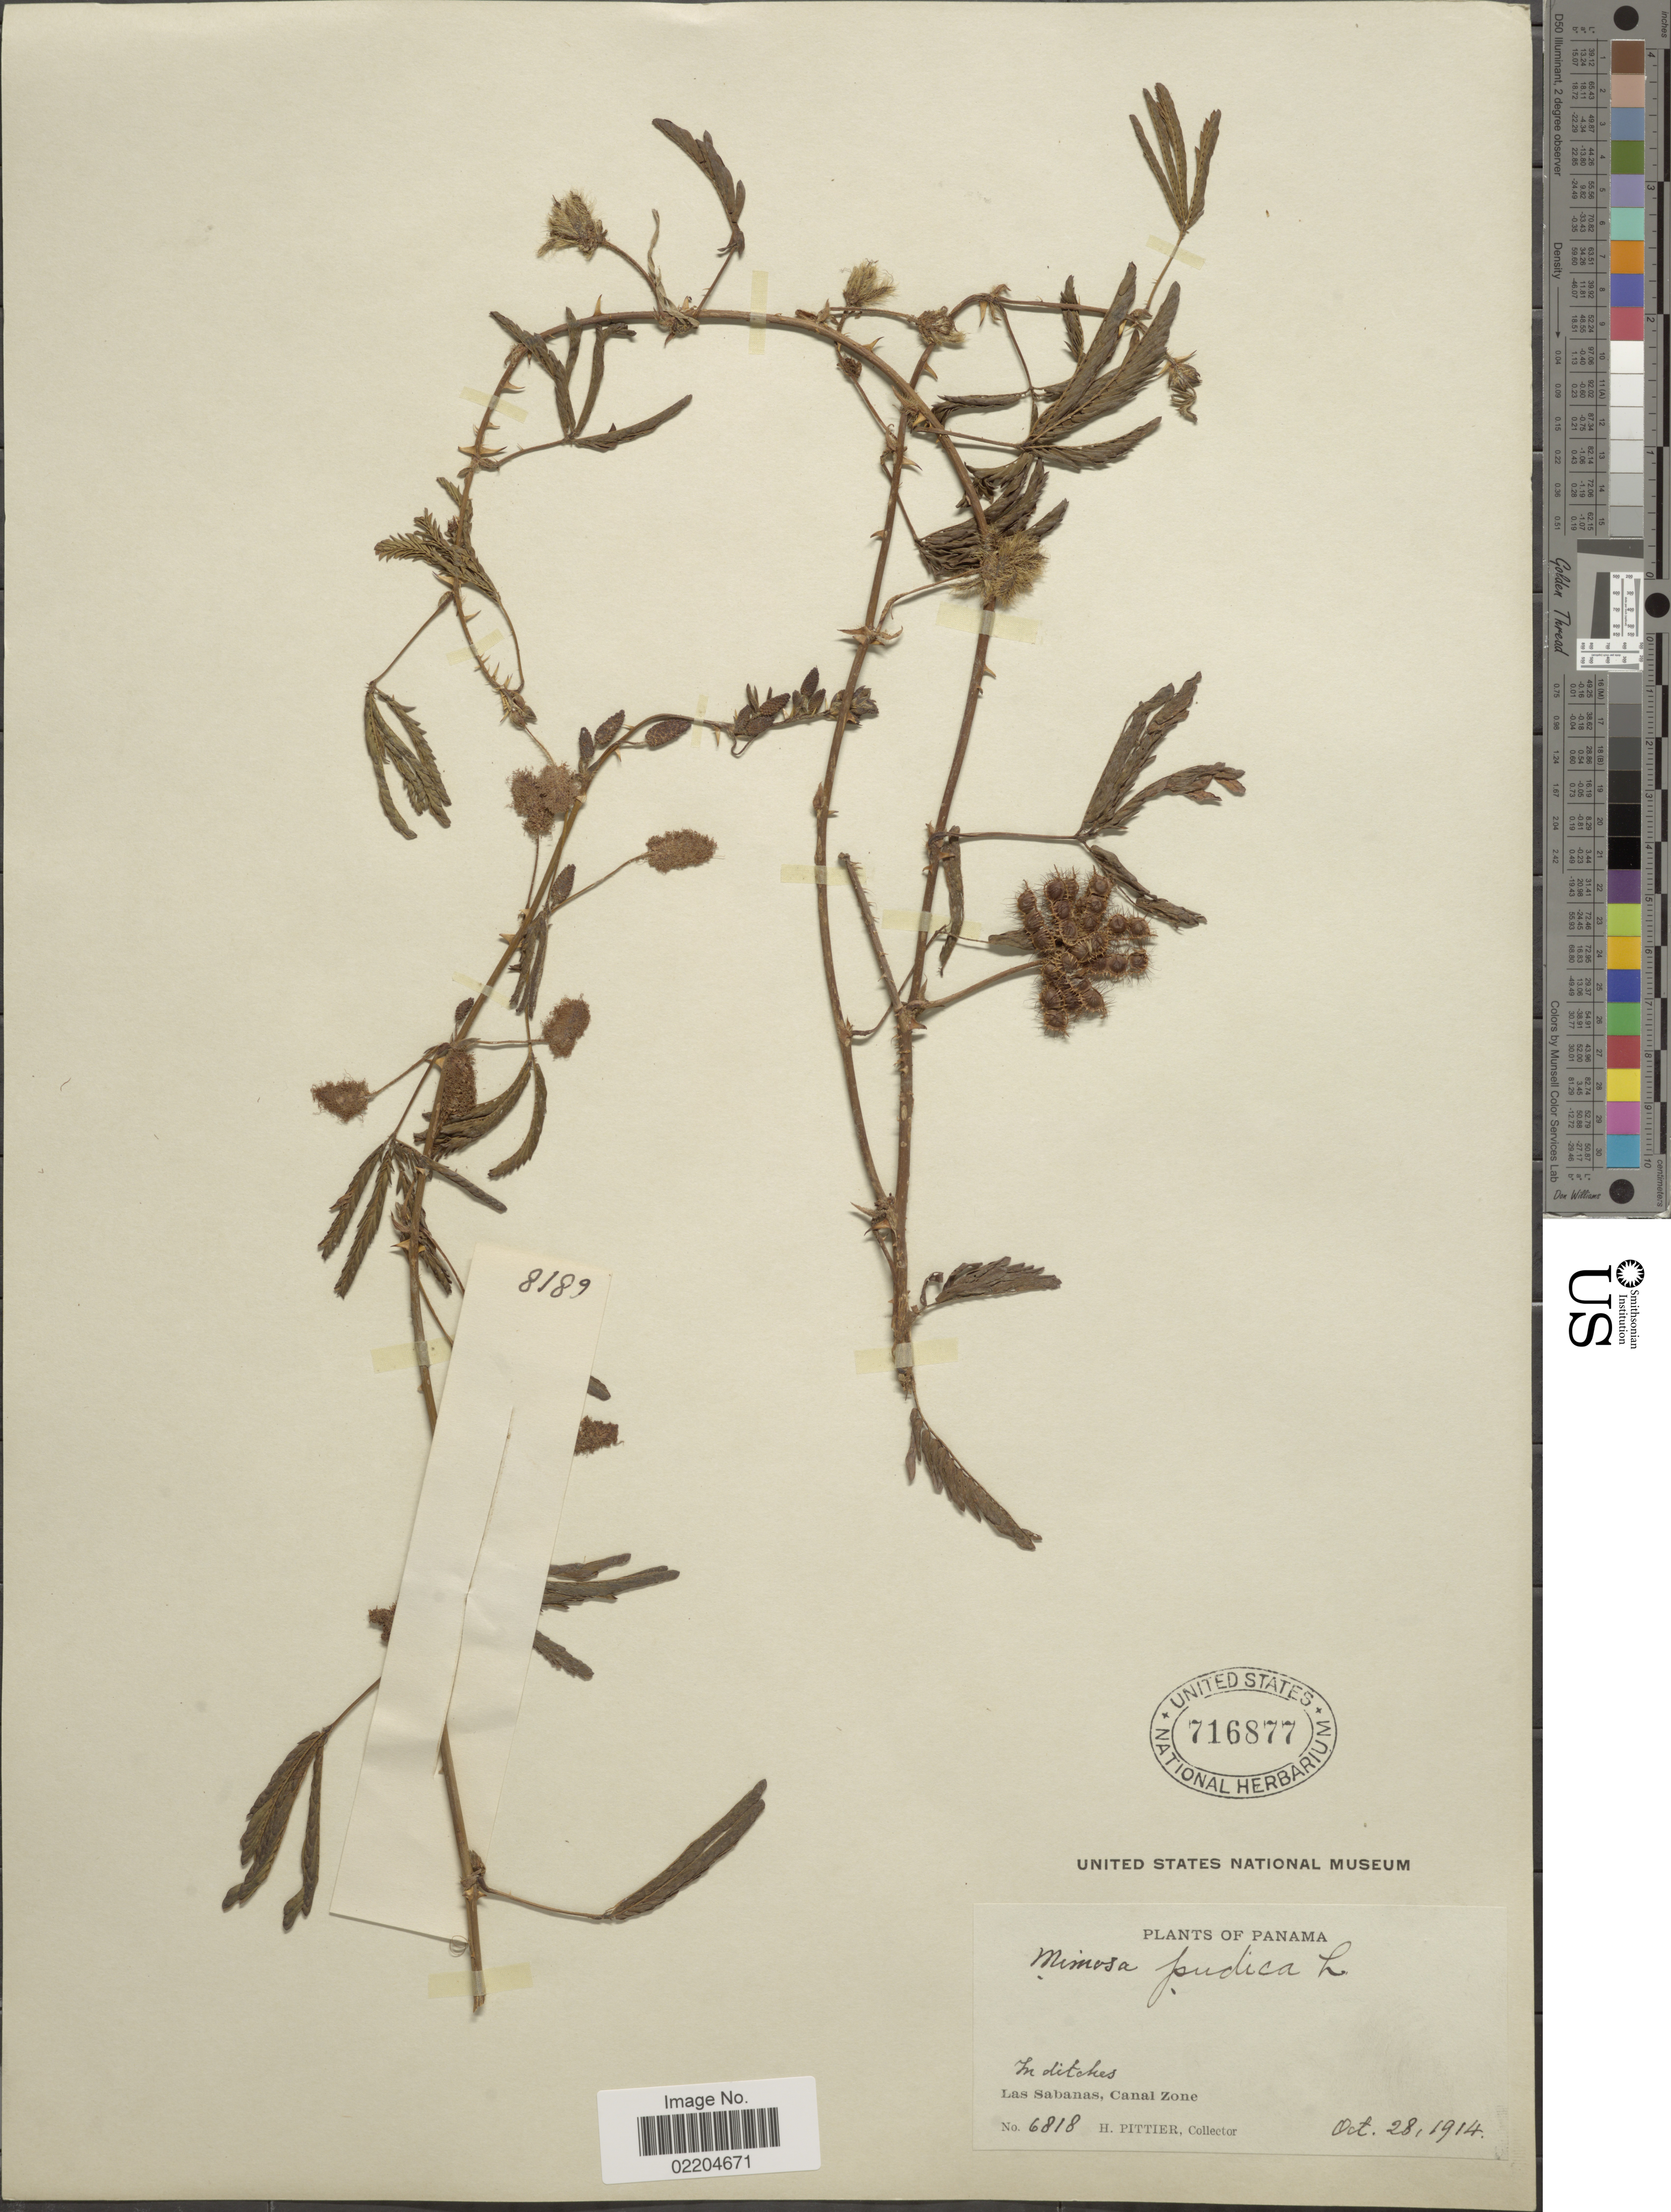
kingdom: Plantae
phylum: Tracheophyta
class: Magnoliopsida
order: Fabales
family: Fabaceae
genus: Mimosa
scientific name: Mimosa pudica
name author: L.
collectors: H. F. Pittier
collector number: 6818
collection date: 1914-10-28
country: Panama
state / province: Colón / Panamá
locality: Las Sabanas, Canal Zone.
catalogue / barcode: US 716877